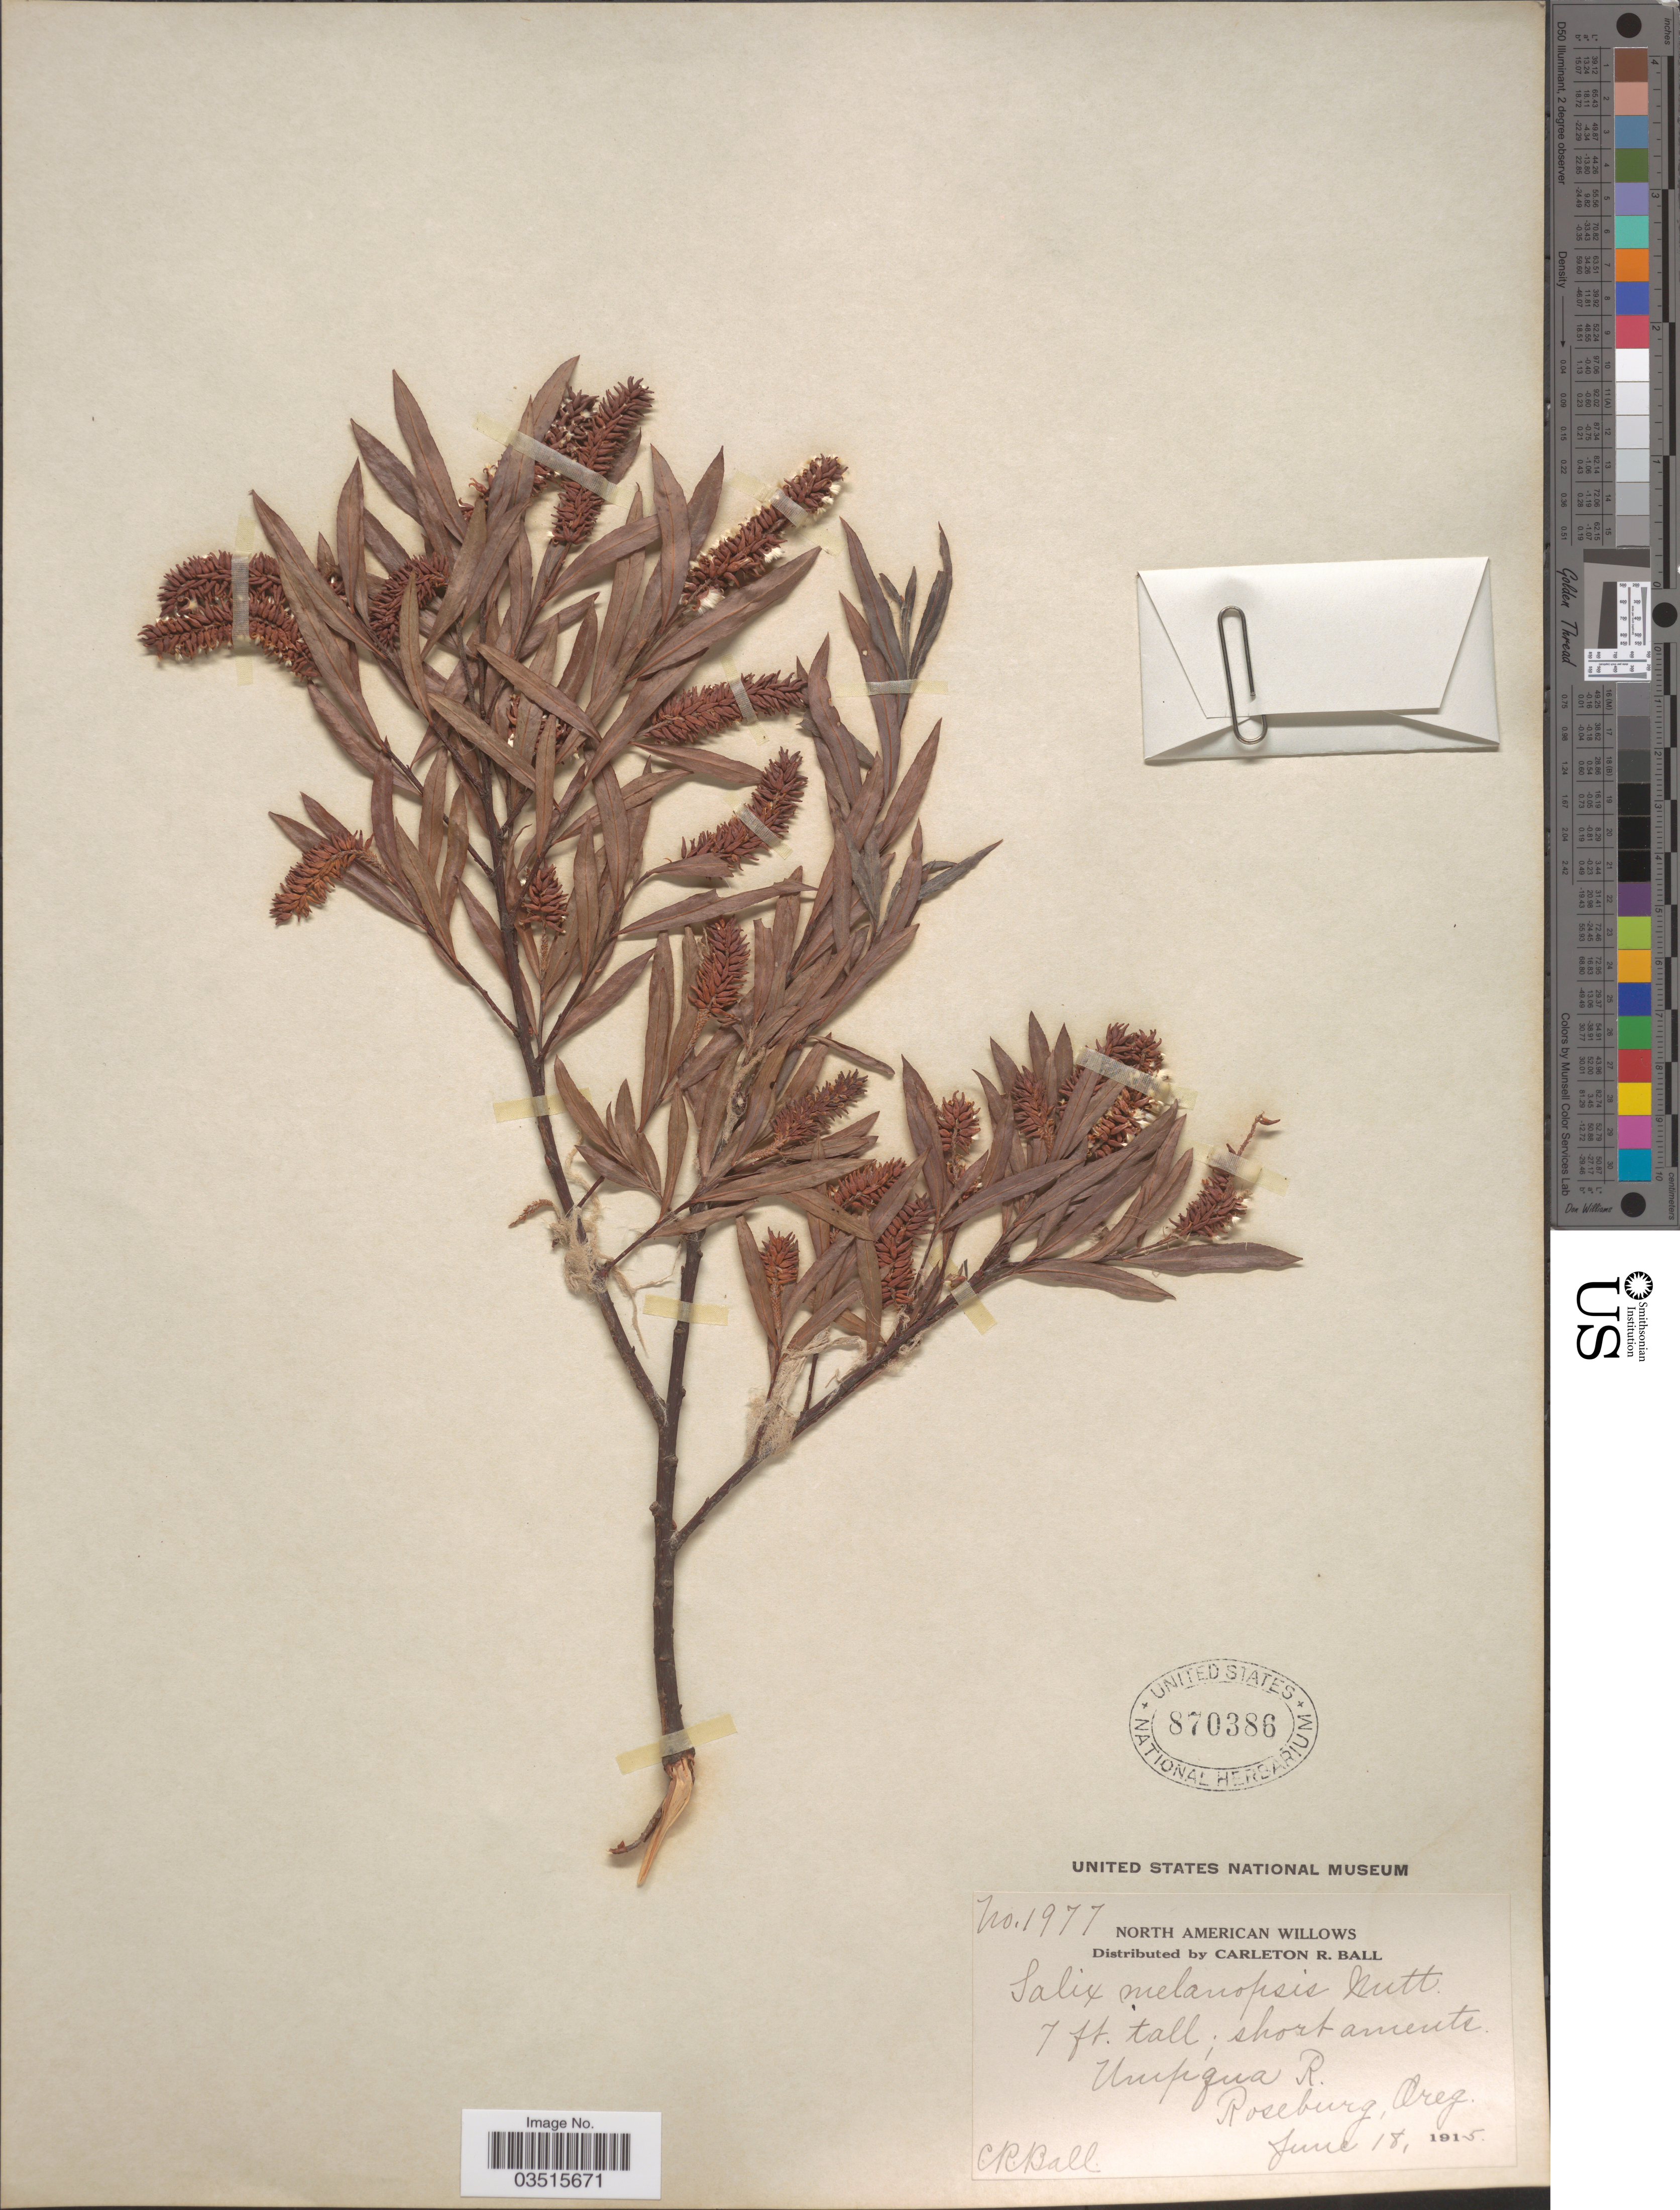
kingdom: Plantae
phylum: Tracheophyta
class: Magnoliopsida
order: Malpighiales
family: Salicaceae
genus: Salix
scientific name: Salix melanopsis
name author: Nutt.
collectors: C. R. Ball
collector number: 1977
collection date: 1915-06-18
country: United States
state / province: Oregon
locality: Umpqua R., Roseburg.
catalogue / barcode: US 870386